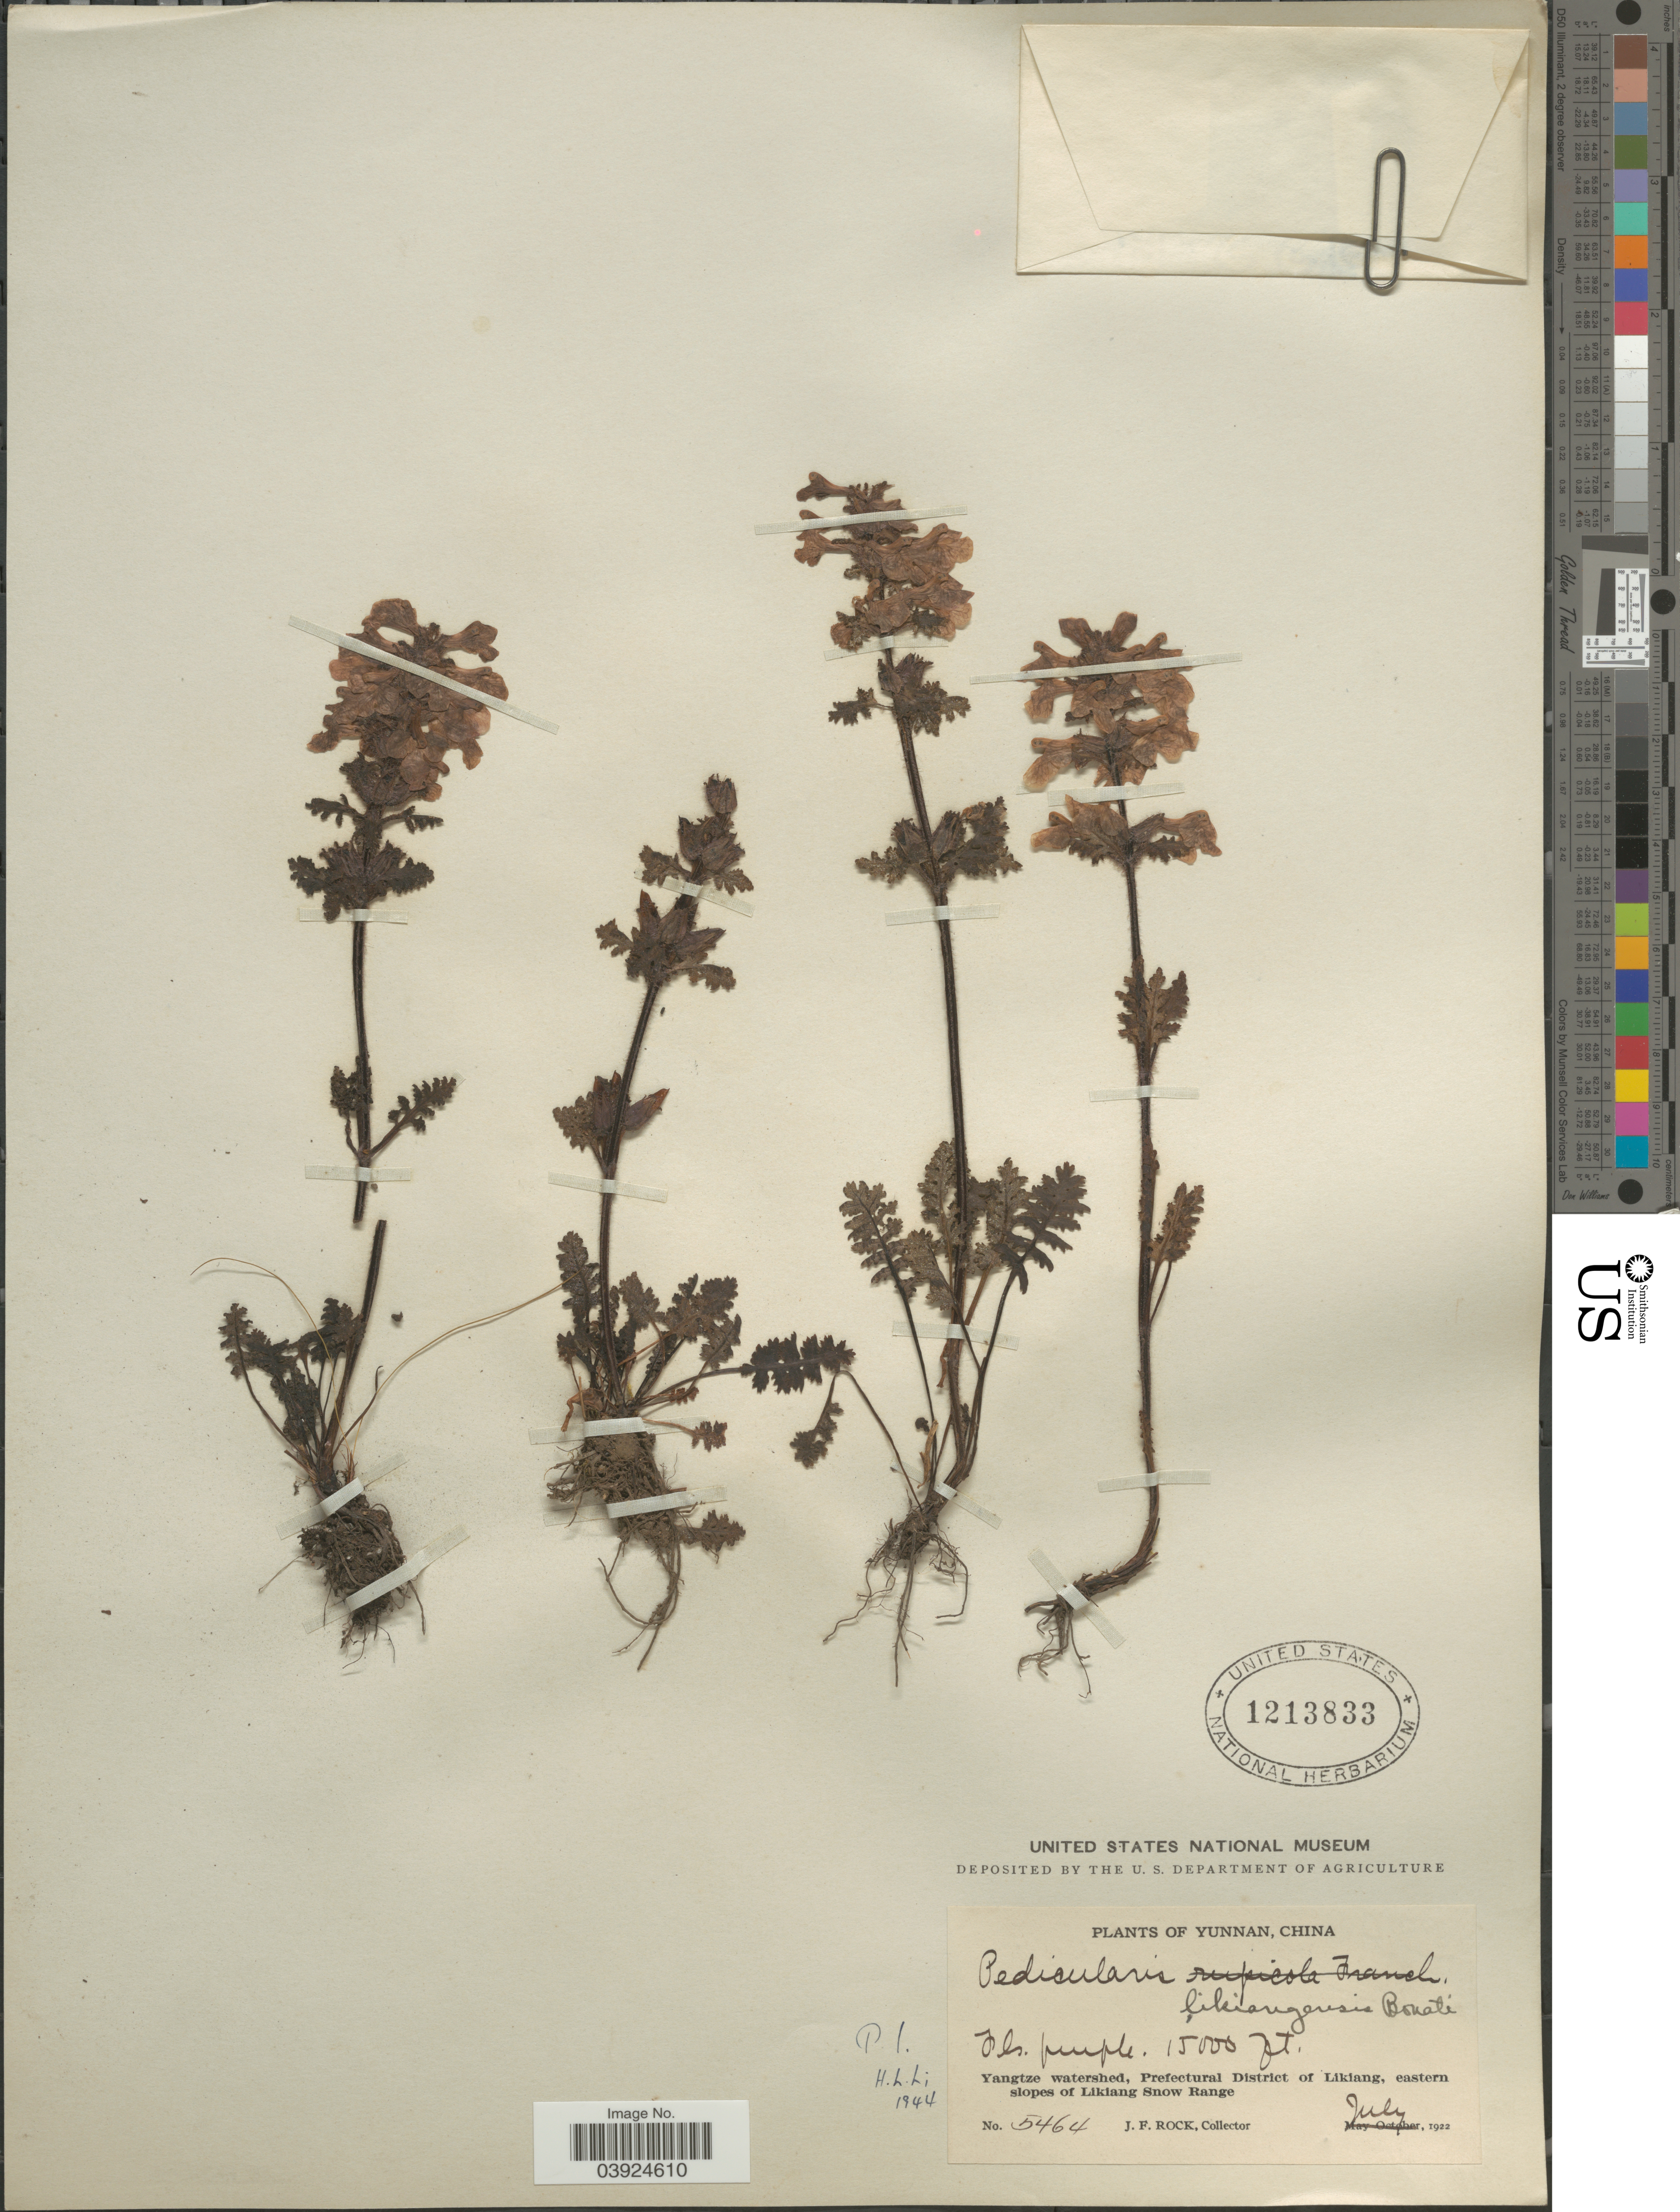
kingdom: Plantae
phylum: Tracheophyta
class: Magnoliopsida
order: Lamiales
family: Orobanchaceae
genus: Pedicularis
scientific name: Pedicularis likiangensis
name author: Franch. ex Maxim.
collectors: J. Rock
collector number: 5464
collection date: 1922-07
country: China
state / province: Yunnan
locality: Yangtze watershed, Prefectural District of Likiang, eastern slopes of Likiang Snow Range.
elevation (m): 4572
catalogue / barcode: US 1213833